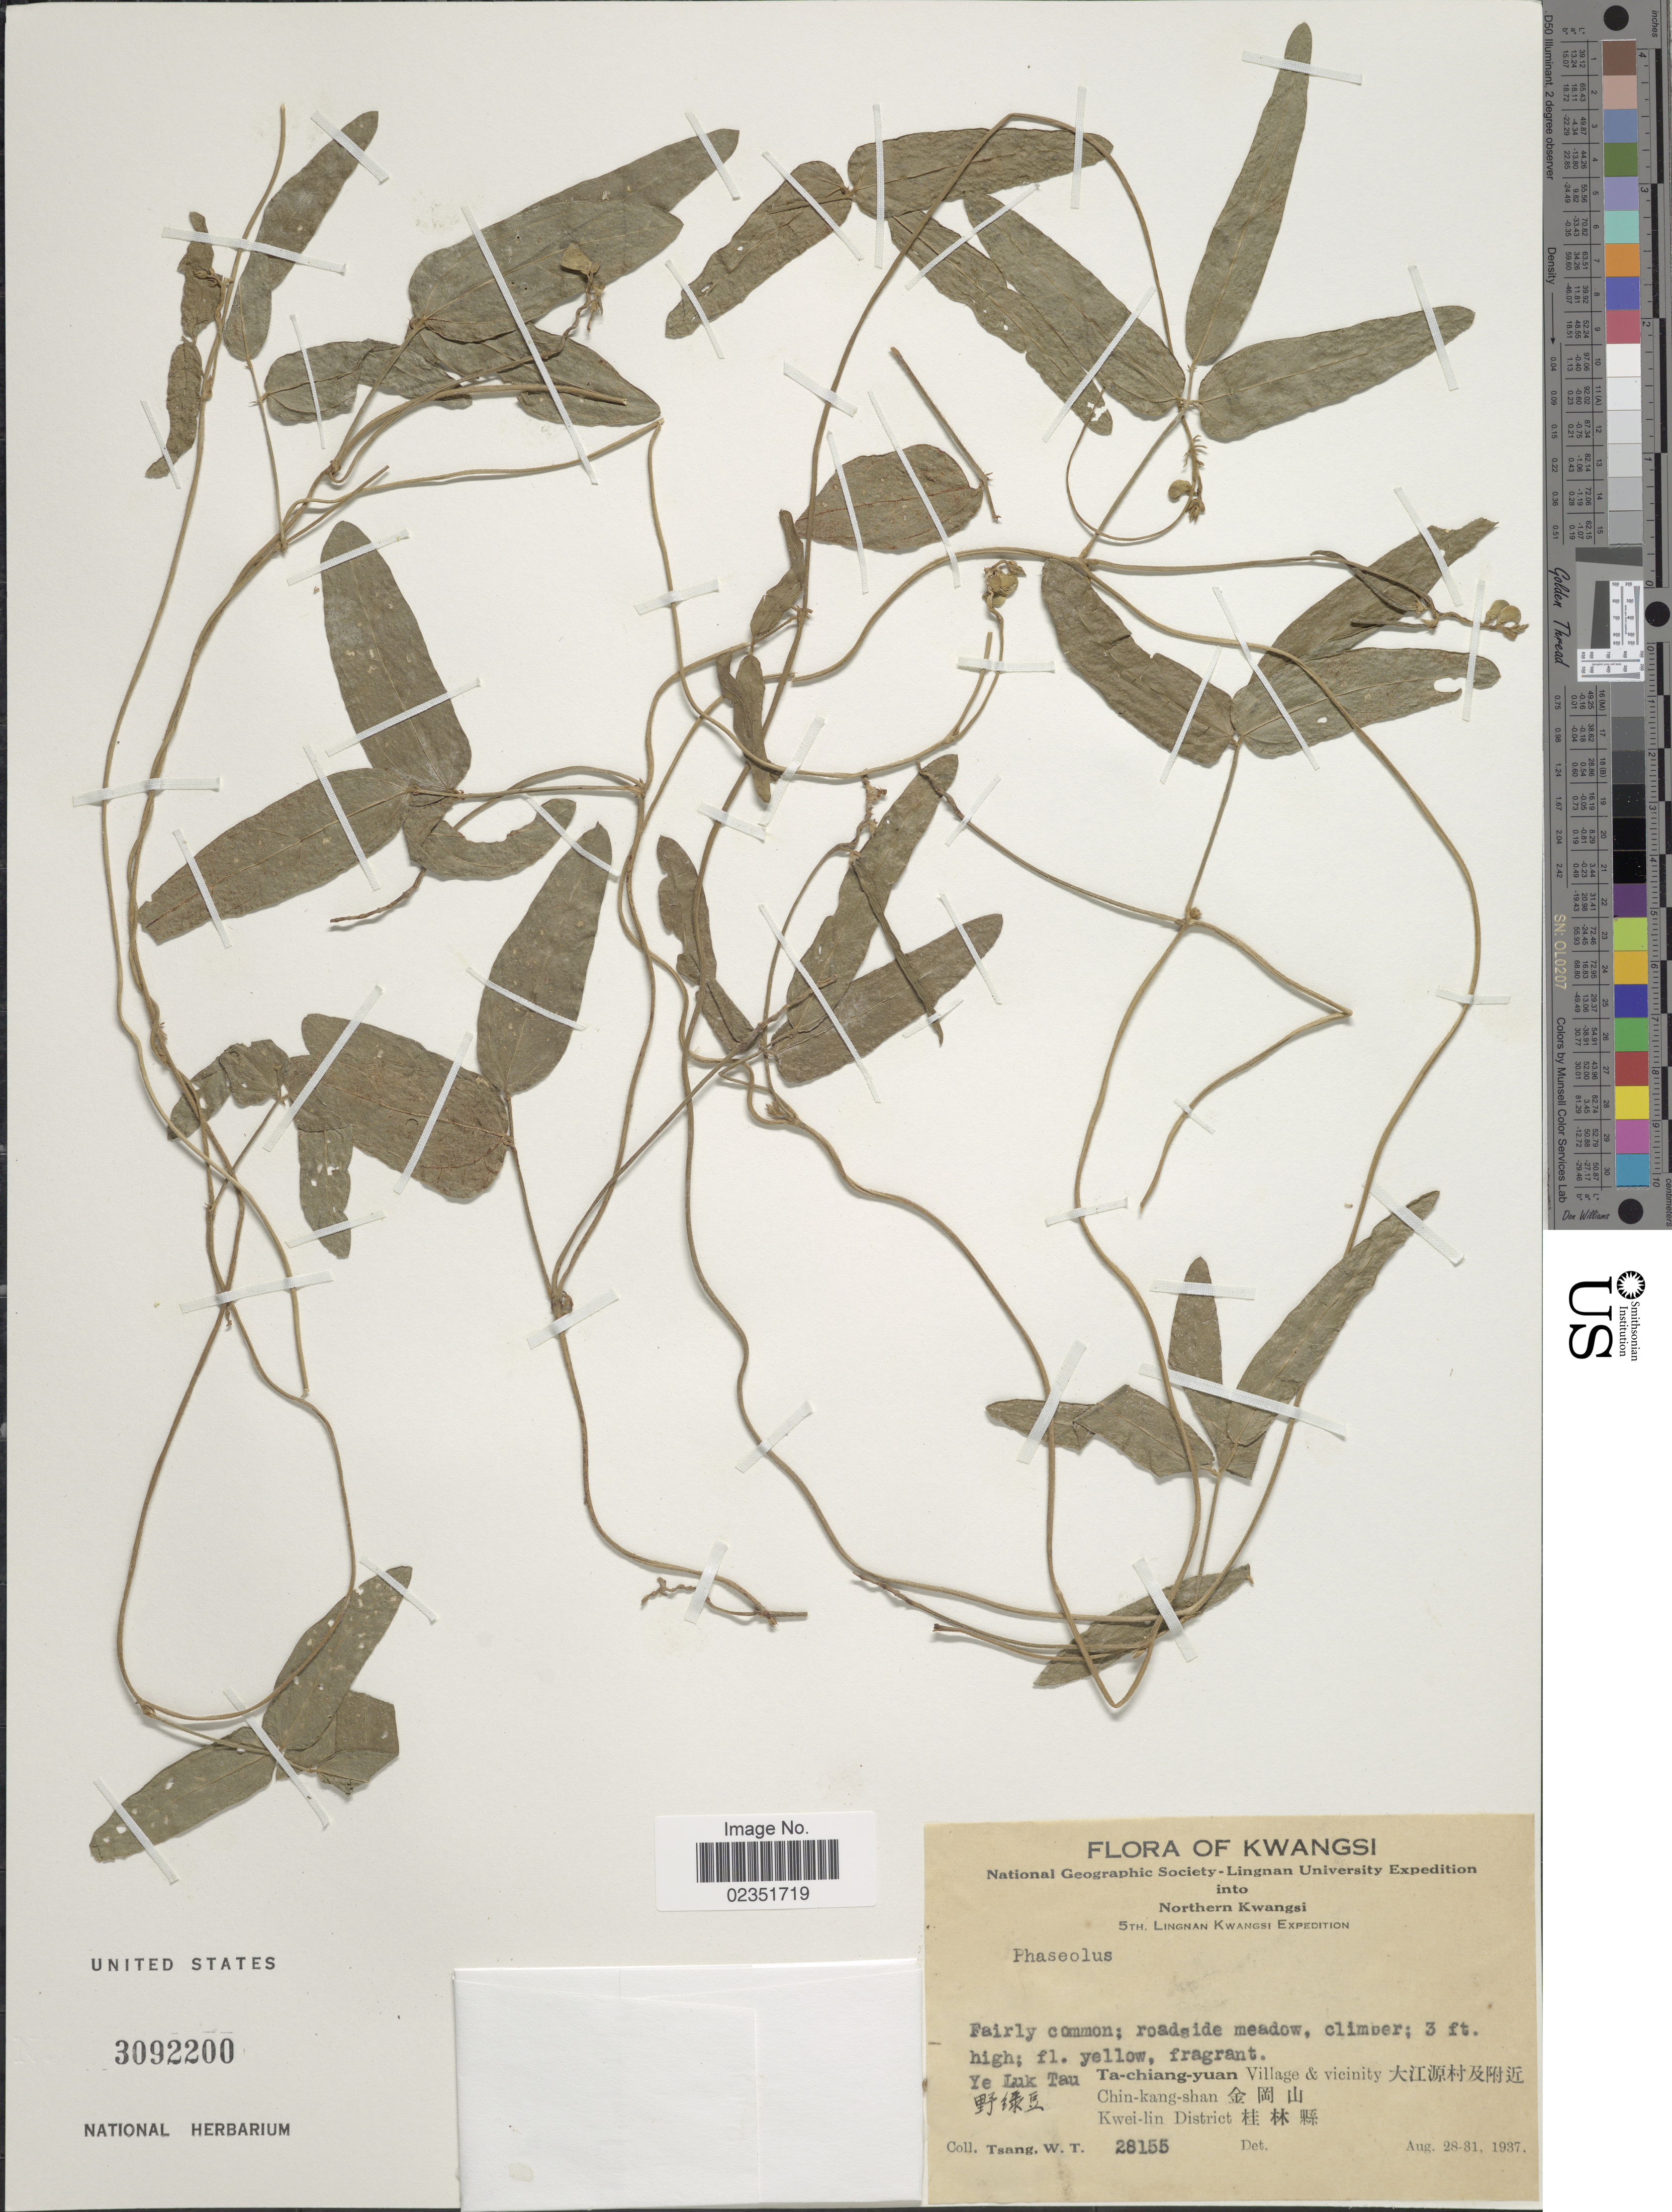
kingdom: Plantae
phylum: Tracheophyta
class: Magnoliopsida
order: Fabales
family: Fabaceae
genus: Phaseolus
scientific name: Phaseolus sp.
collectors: W. T. Tsang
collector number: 28155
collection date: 1937-08-28/1937-08-31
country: China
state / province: Guangxi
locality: Kwangsi, Northern Kwangsi, Ye Luk Tau, Ta-chiang-yuan Village & vicinity, Chin-kang-shan, Kwei-lin District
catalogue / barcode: US 3092200